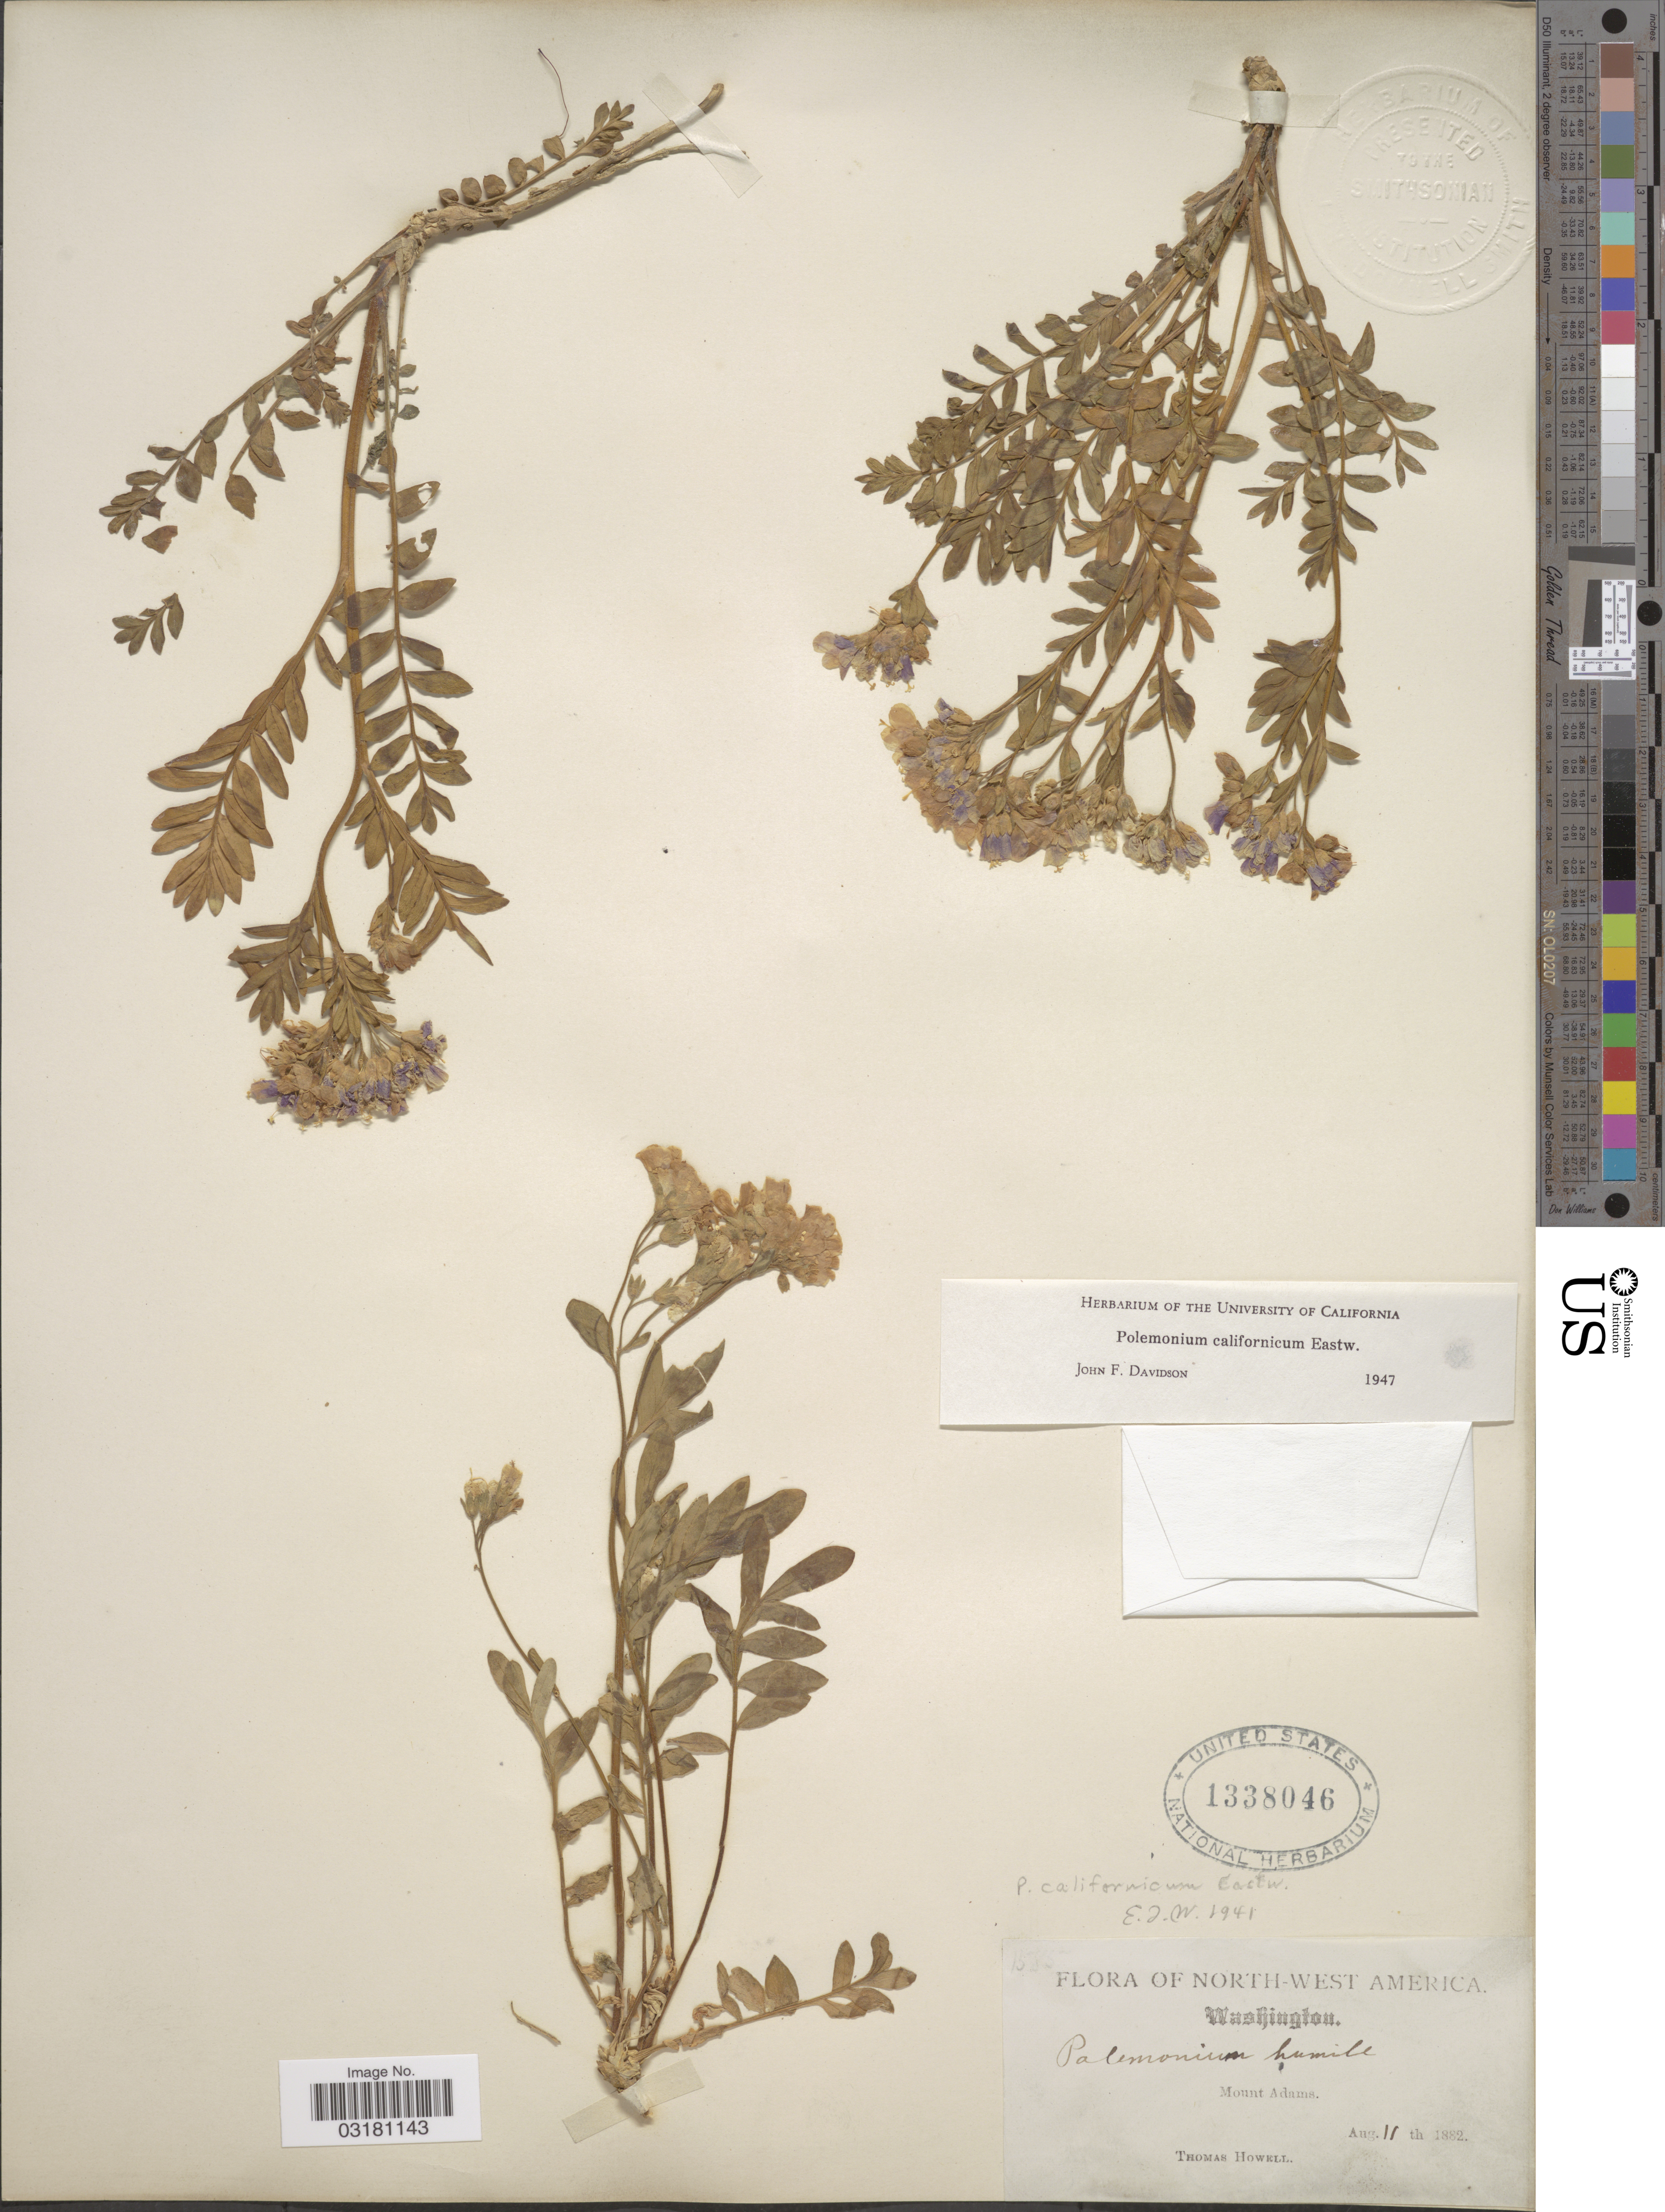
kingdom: Plantae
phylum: Tracheophyta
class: Magnoliopsida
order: Ericales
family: Polemoniaceae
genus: Polemonium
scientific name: Polemonium californicum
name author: Eastw.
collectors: T. Howell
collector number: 1585*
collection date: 1882-08-11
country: United States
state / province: Washington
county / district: Yakima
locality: North-West America. Mount Adams.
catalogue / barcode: US 1338046